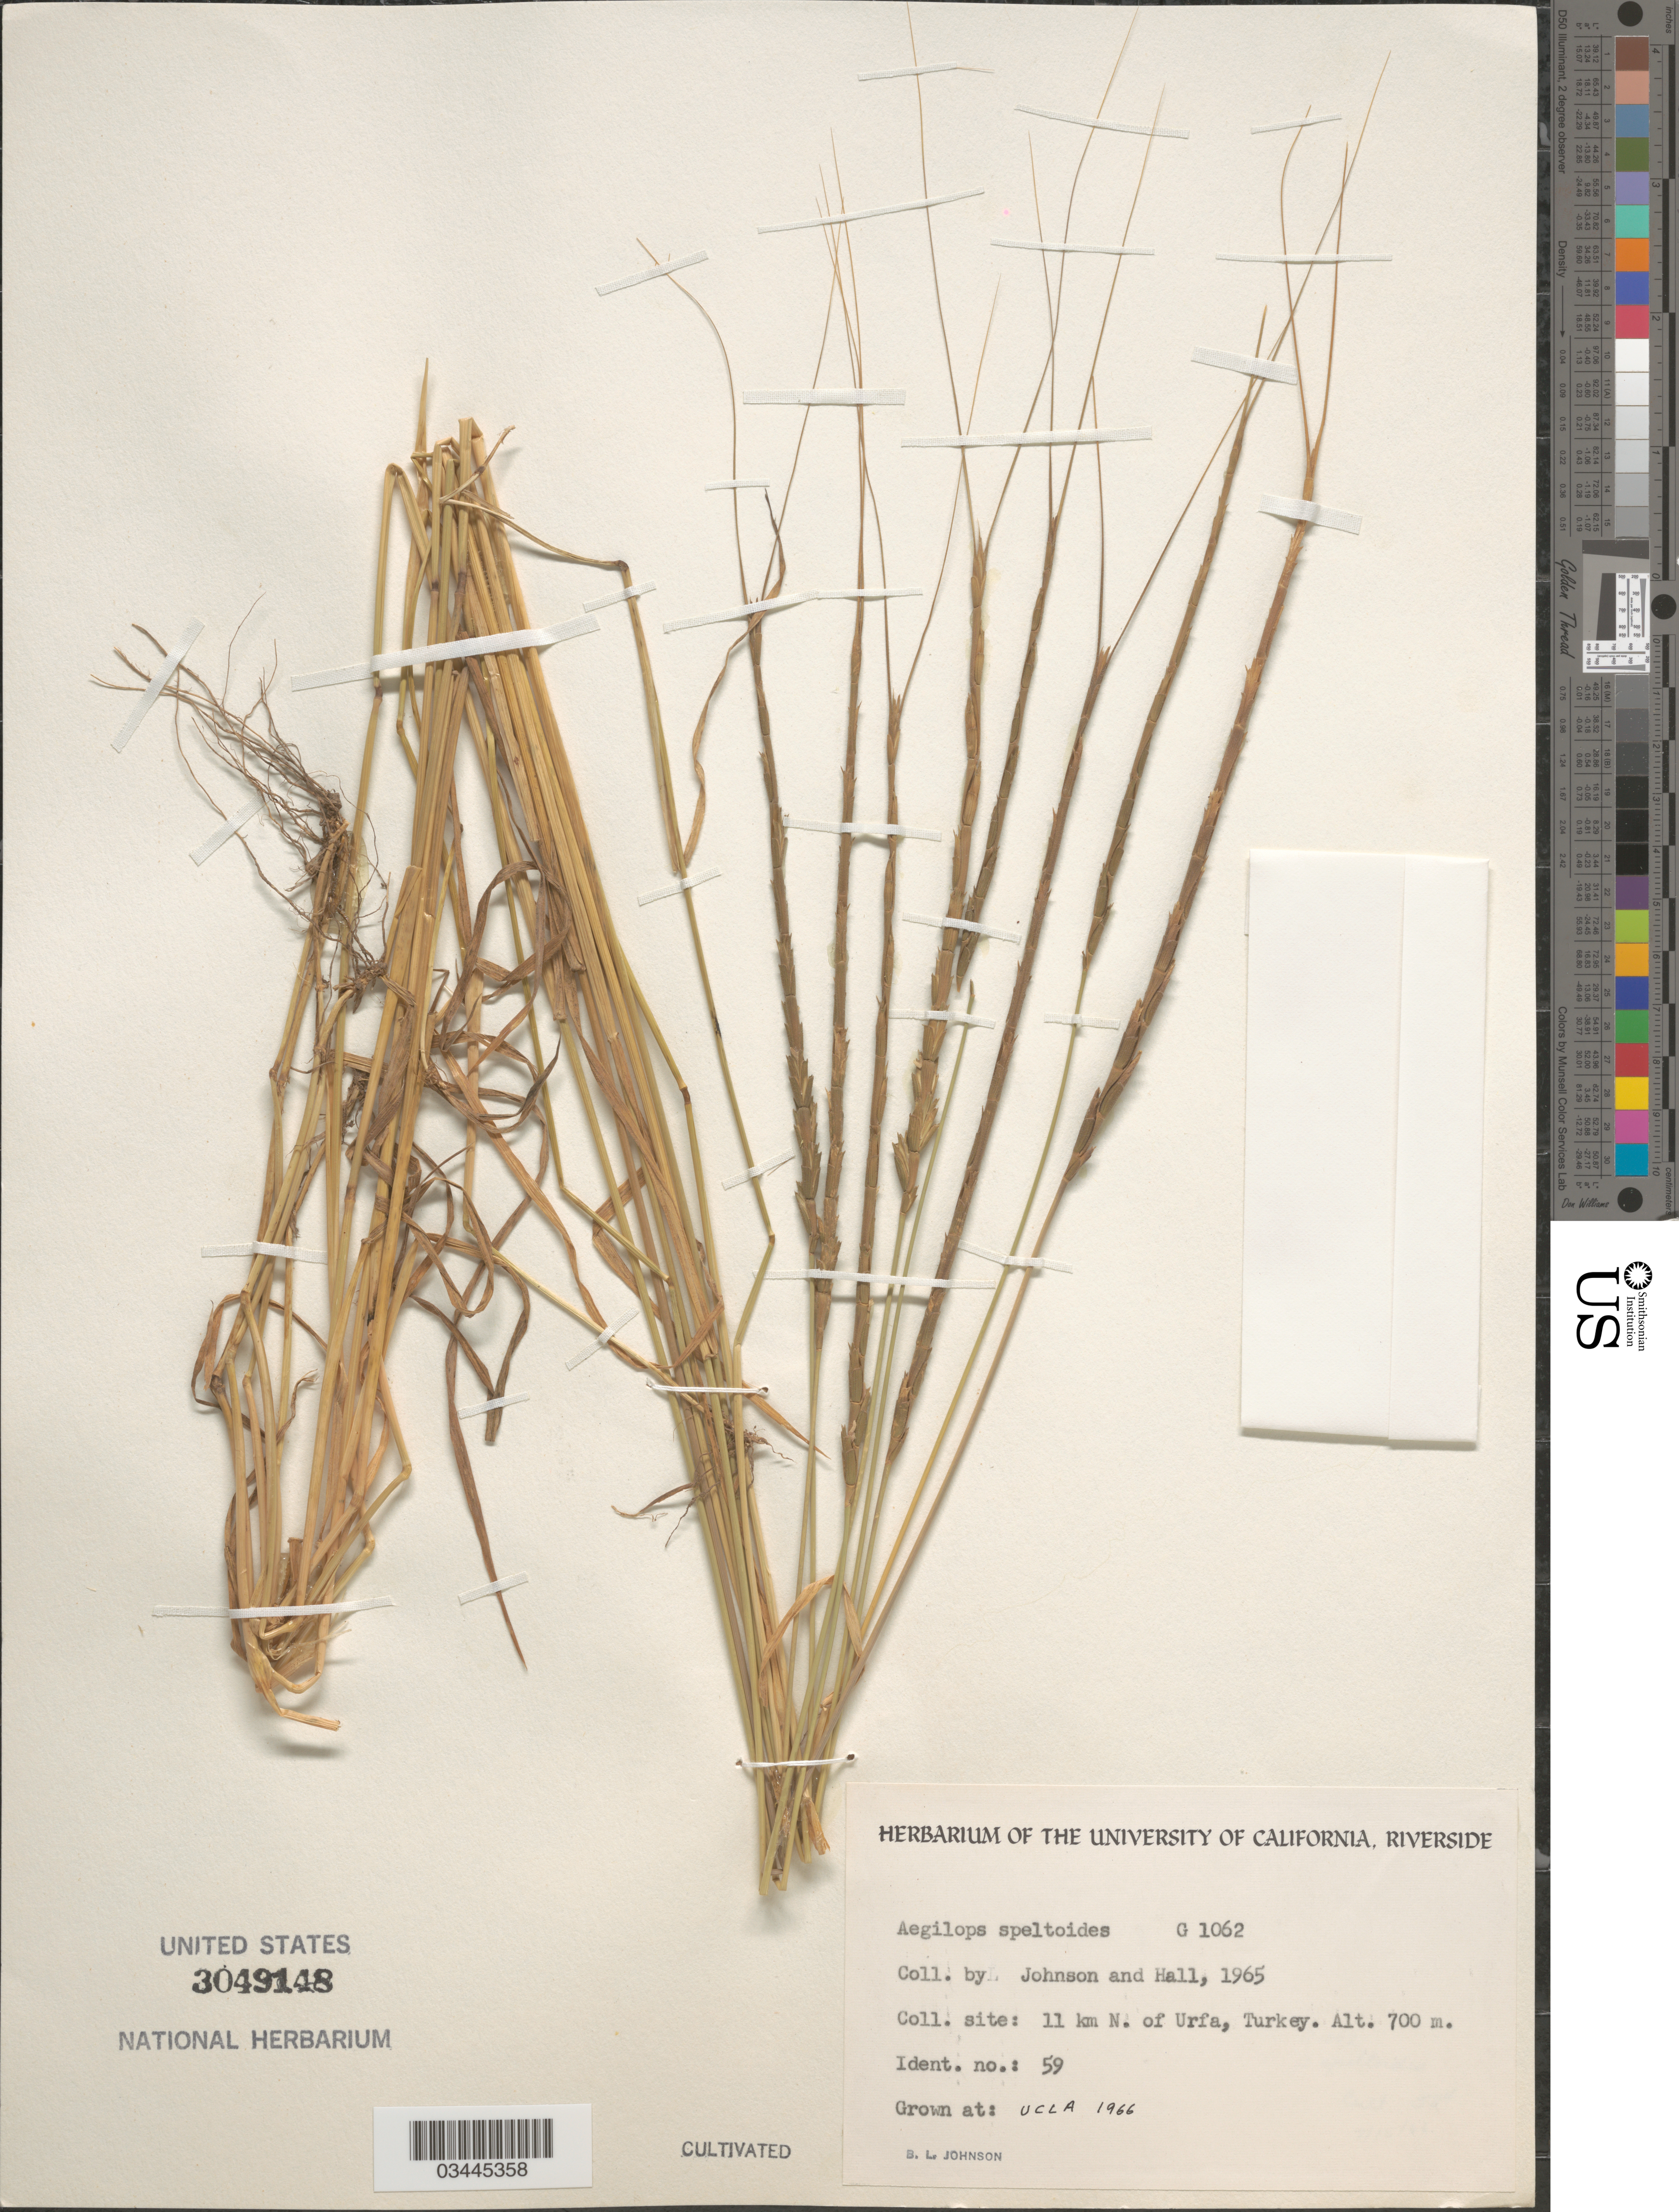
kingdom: Plantae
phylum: Tracheophyta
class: Liliopsida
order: Poales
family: Poaceae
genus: Aegilops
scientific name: Aegilops speltoides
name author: Tausch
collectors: B. Johnson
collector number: G1062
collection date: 1966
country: United States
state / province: California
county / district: Los Angeles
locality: UCLA.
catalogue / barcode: US 3049148